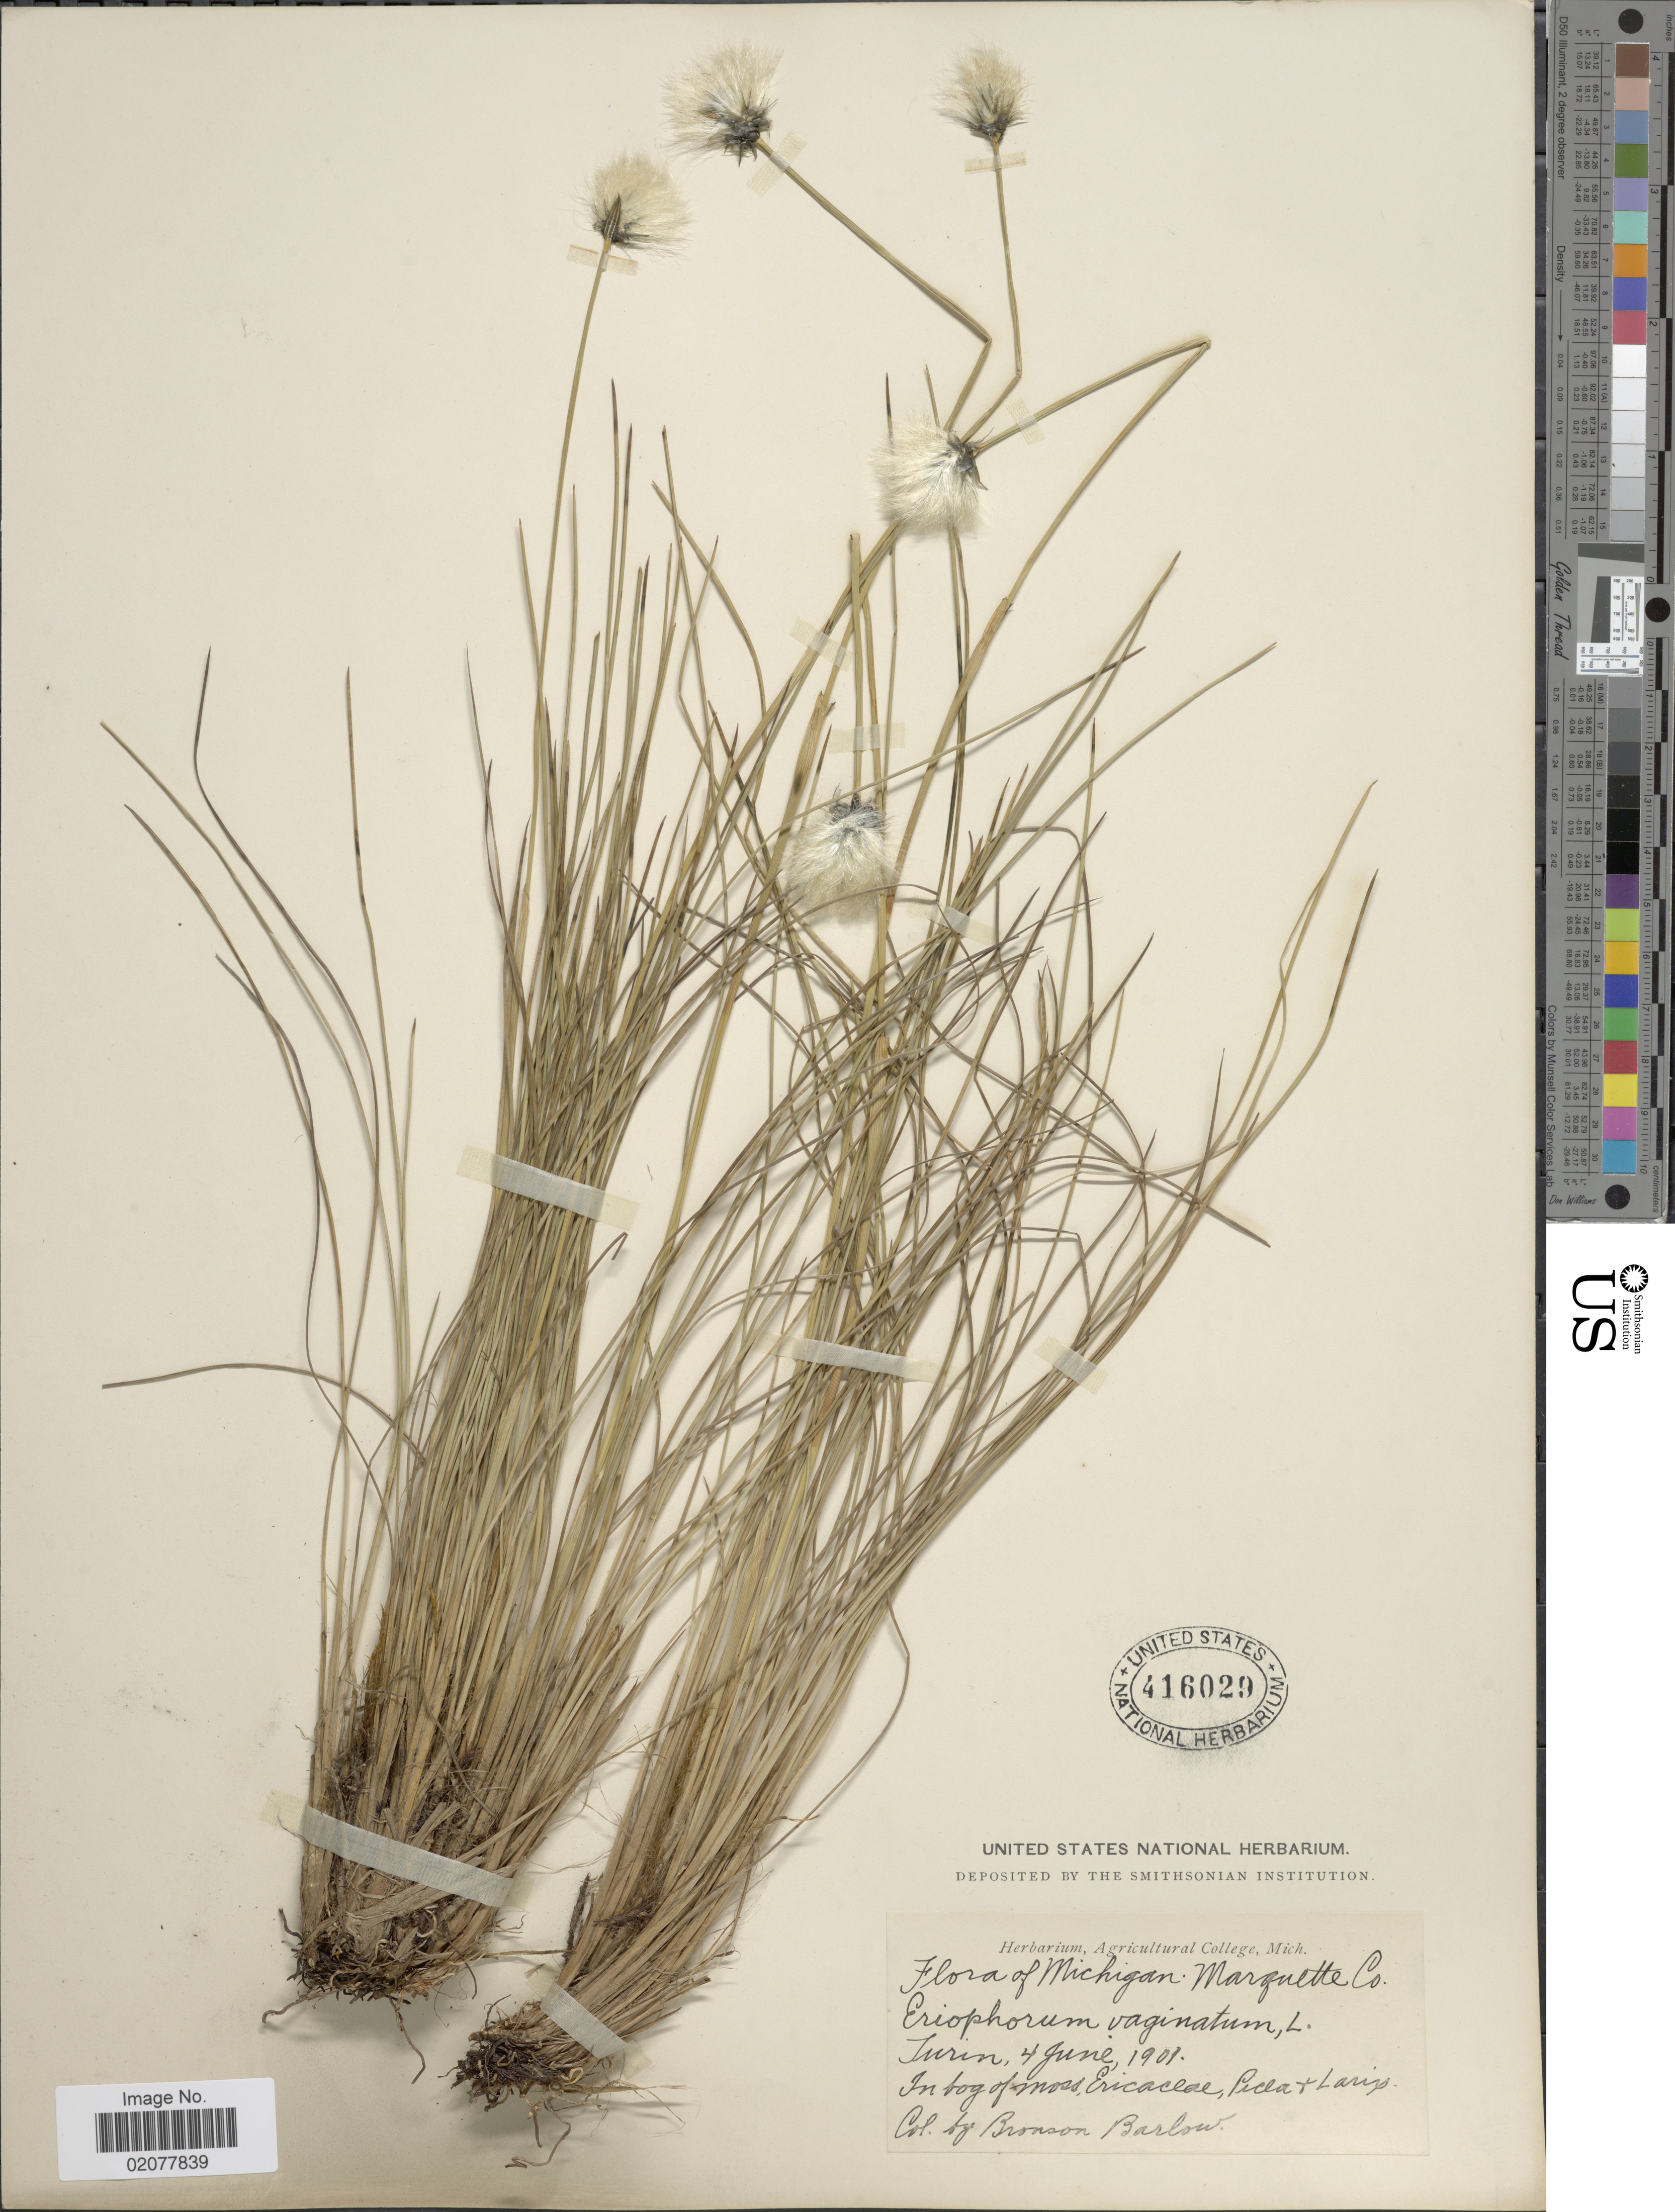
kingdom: Plantae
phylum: Tracheophyta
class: Liliopsida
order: Poales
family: Cyperaceae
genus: Eriophorum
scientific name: Eriophorum spissum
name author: Fernald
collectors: Barlow, B.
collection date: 1901-06-04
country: United States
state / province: Michigan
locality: Marquette Co. Jurin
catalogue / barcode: US 416029